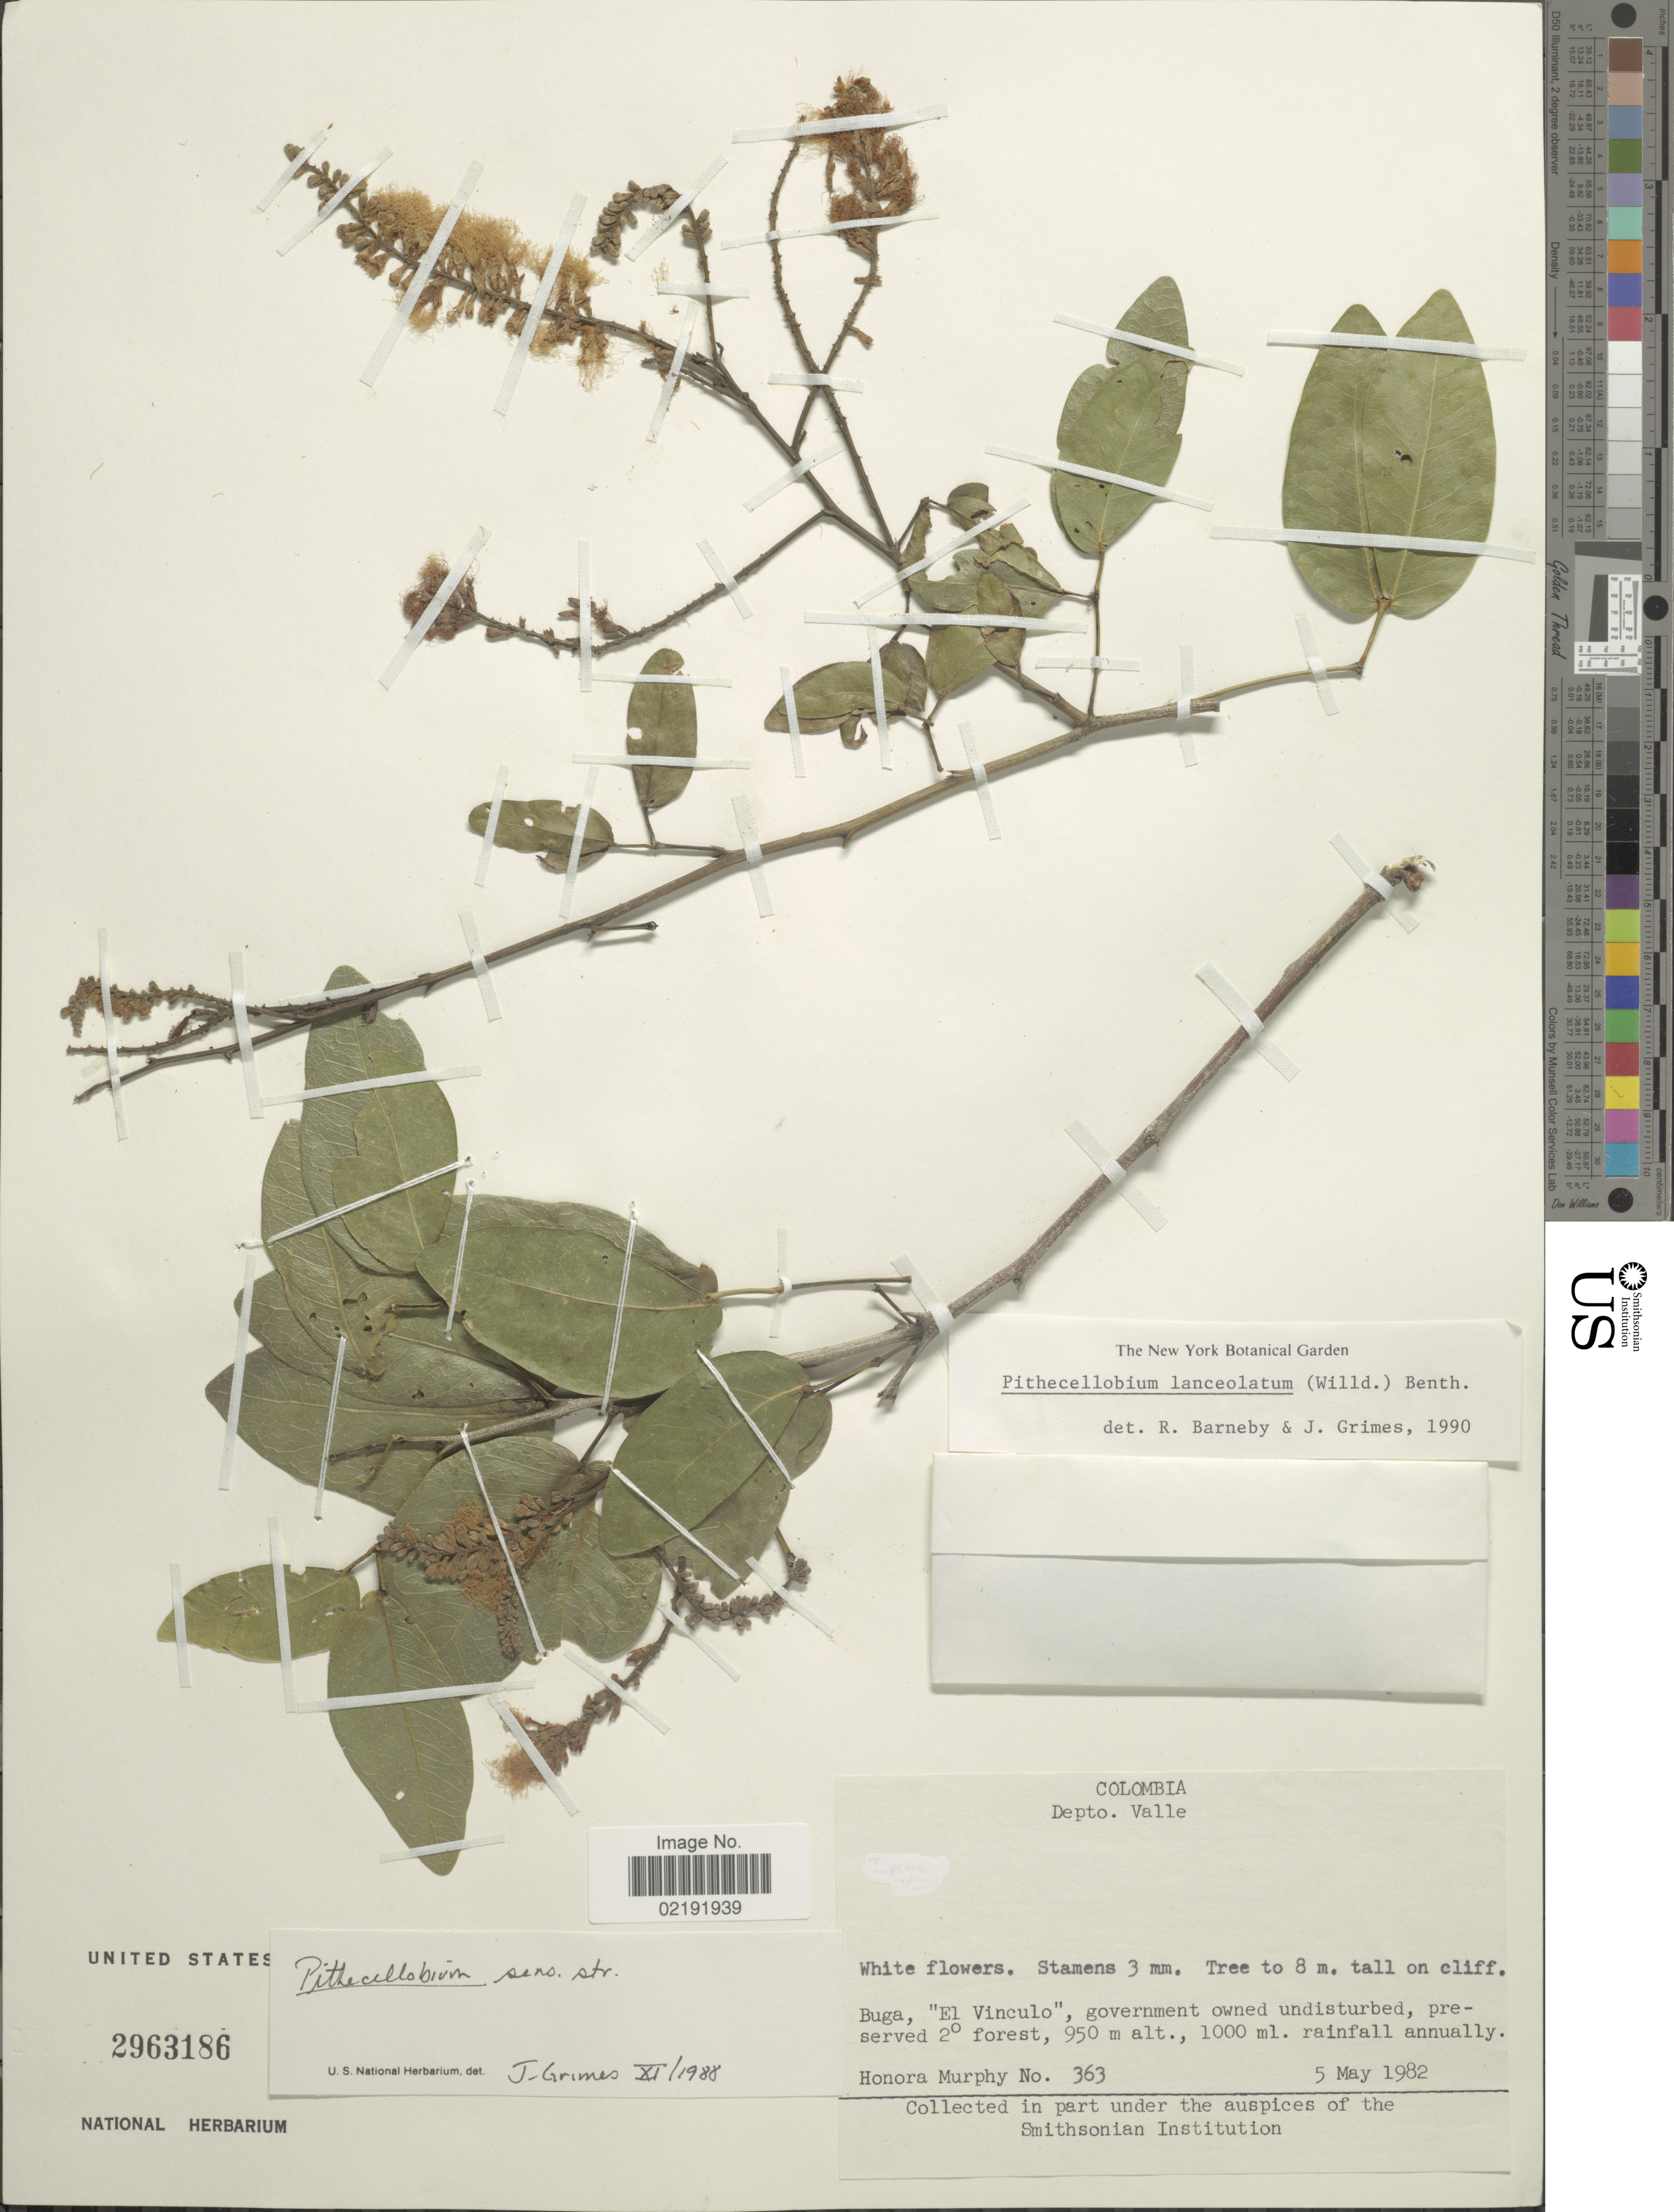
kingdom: Plantae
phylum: Tracheophyta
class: Magnoliopsida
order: Fabales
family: Fabaceae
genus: Pithecellobium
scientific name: Pithecellobium lanceolatum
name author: (Humb. & Bonpl. ex Willd.) Benth.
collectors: H. Murphy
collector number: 363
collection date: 1982-05-05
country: Colombia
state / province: Valle del Cauca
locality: Depto. Valle. Buga, "El Vinculo", government owned undisturbed, preserved 2° forest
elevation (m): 950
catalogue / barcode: US 2963186